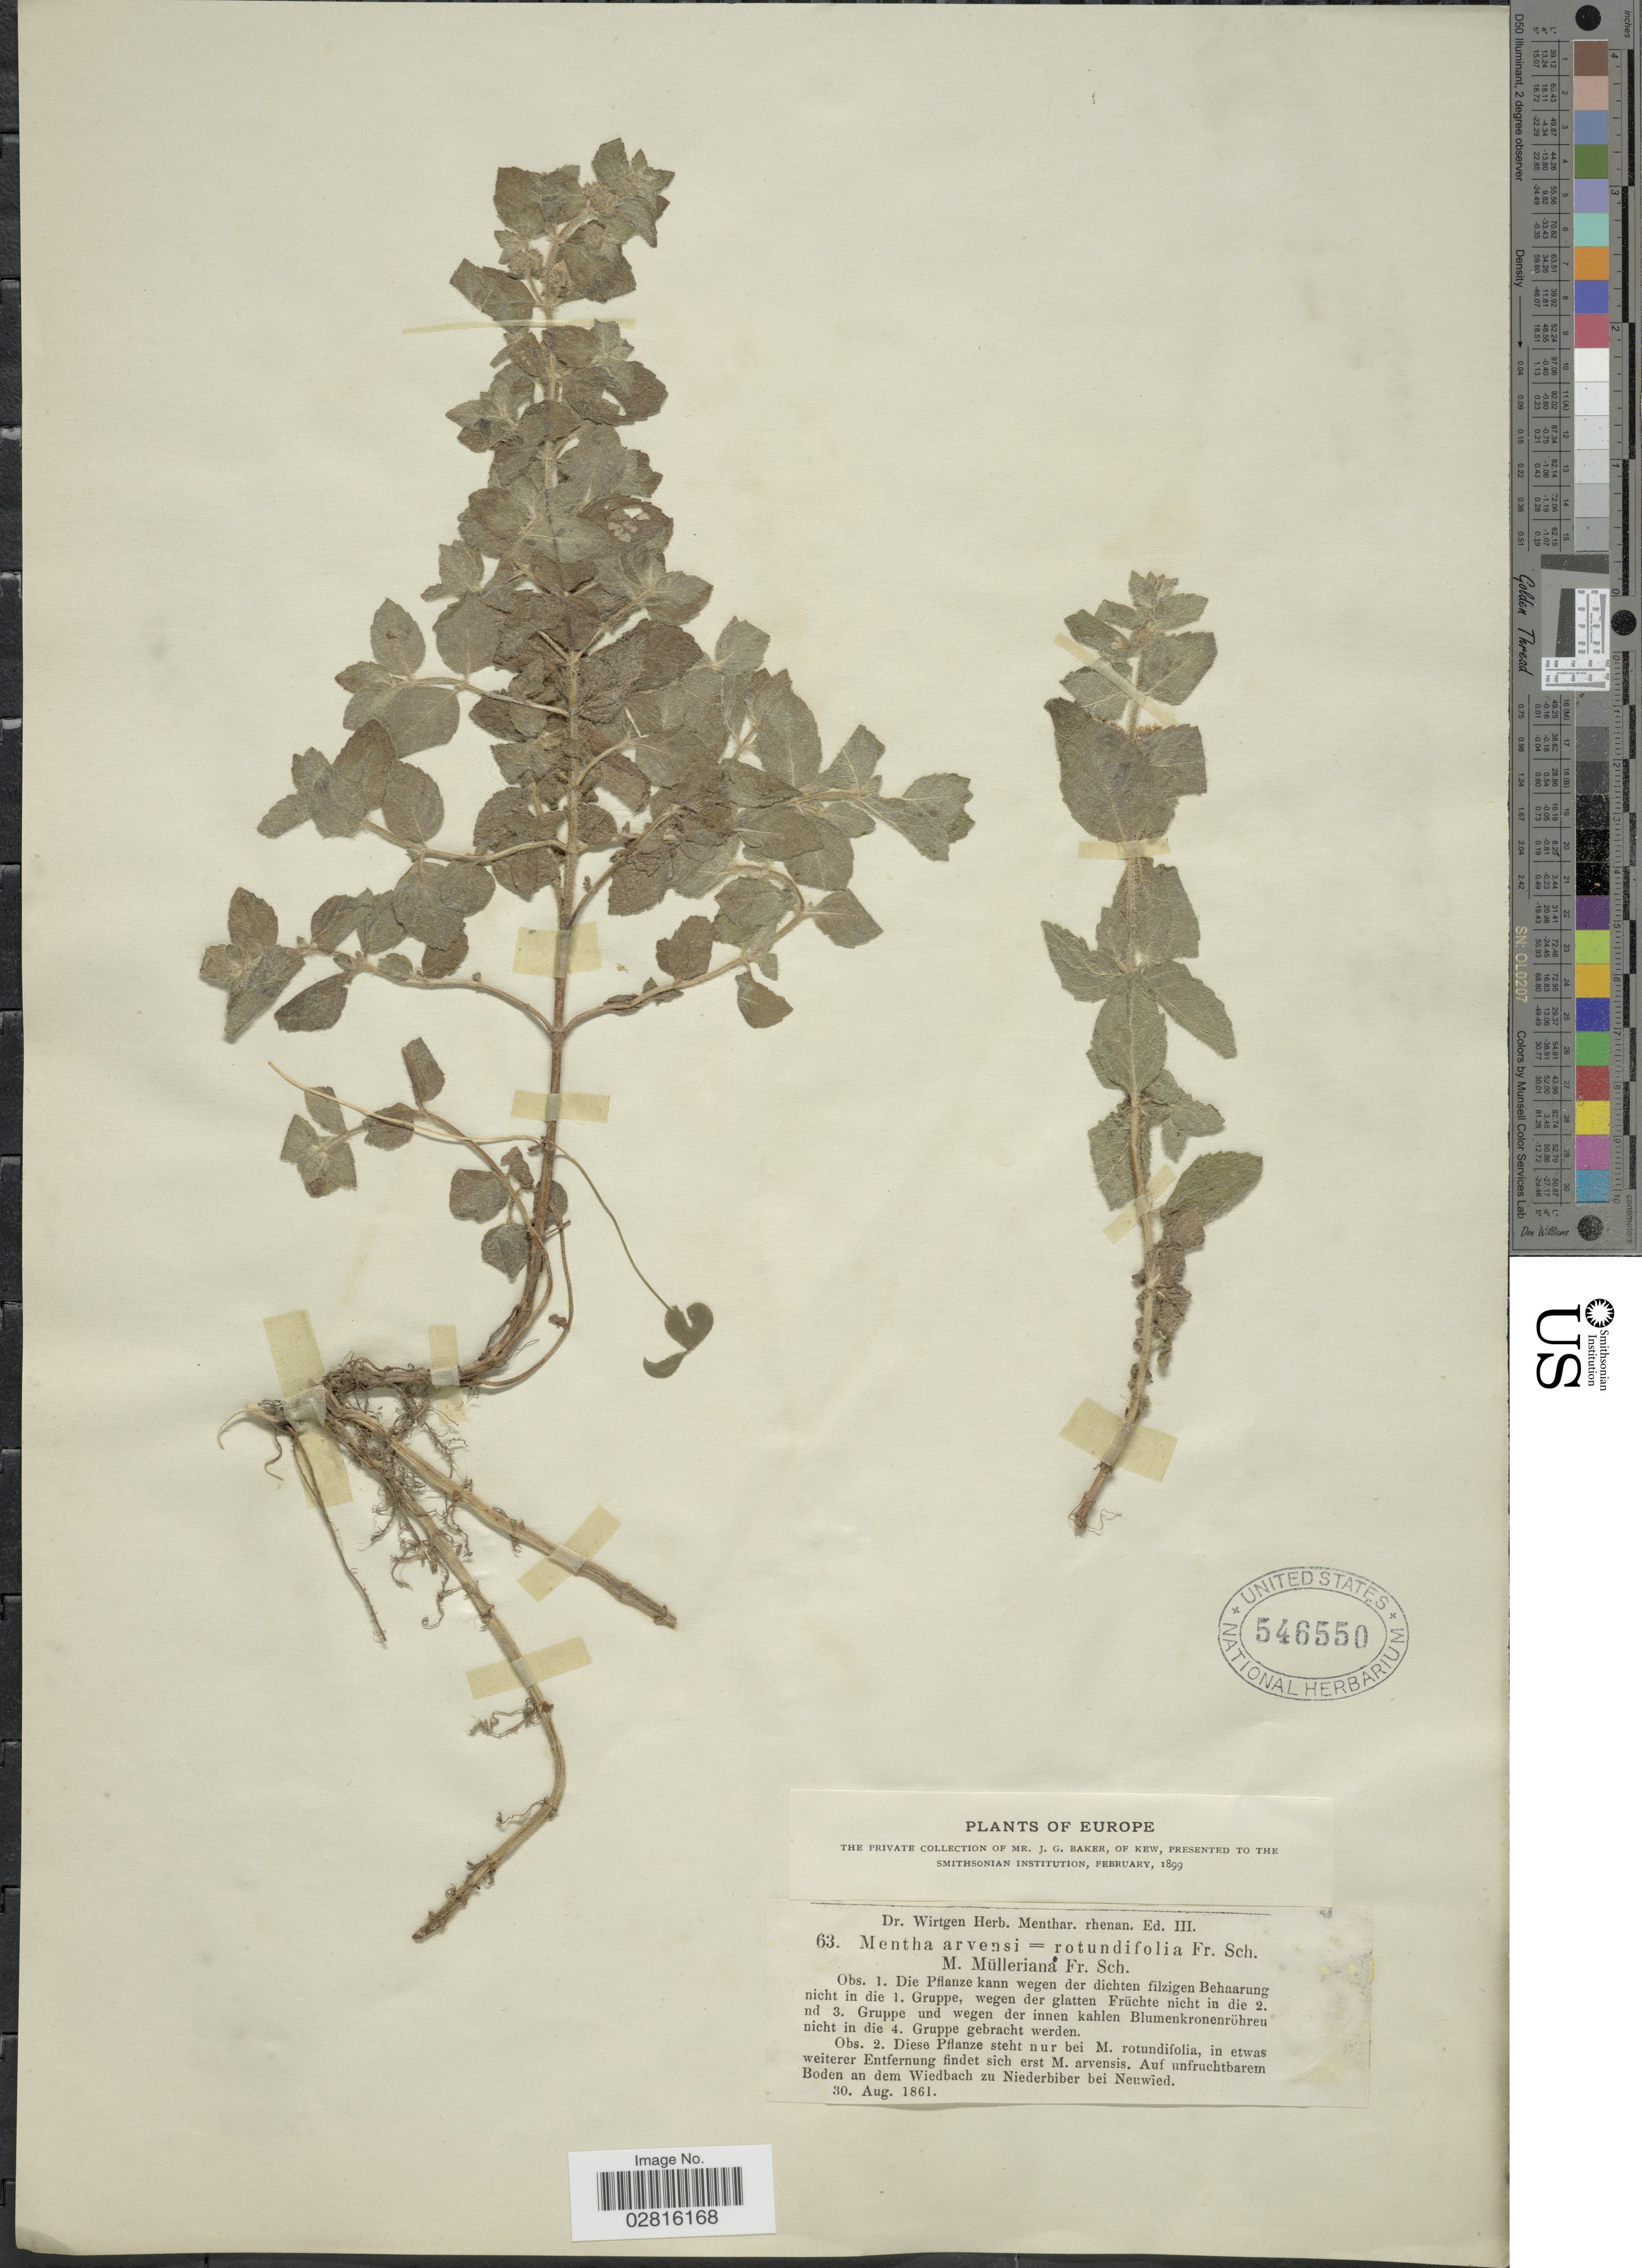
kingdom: Plantae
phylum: Tracheophyta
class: Magnoliopsida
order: Lamiales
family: Lamiaceae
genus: Mentha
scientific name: Mentha arvensis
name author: L.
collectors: Wirtgen, --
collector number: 63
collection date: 1861-08-30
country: Germany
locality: Auf unfruchtbaren Boden an dem Wiebach zu Niederbiber bei Neuwied.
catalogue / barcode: US 546550